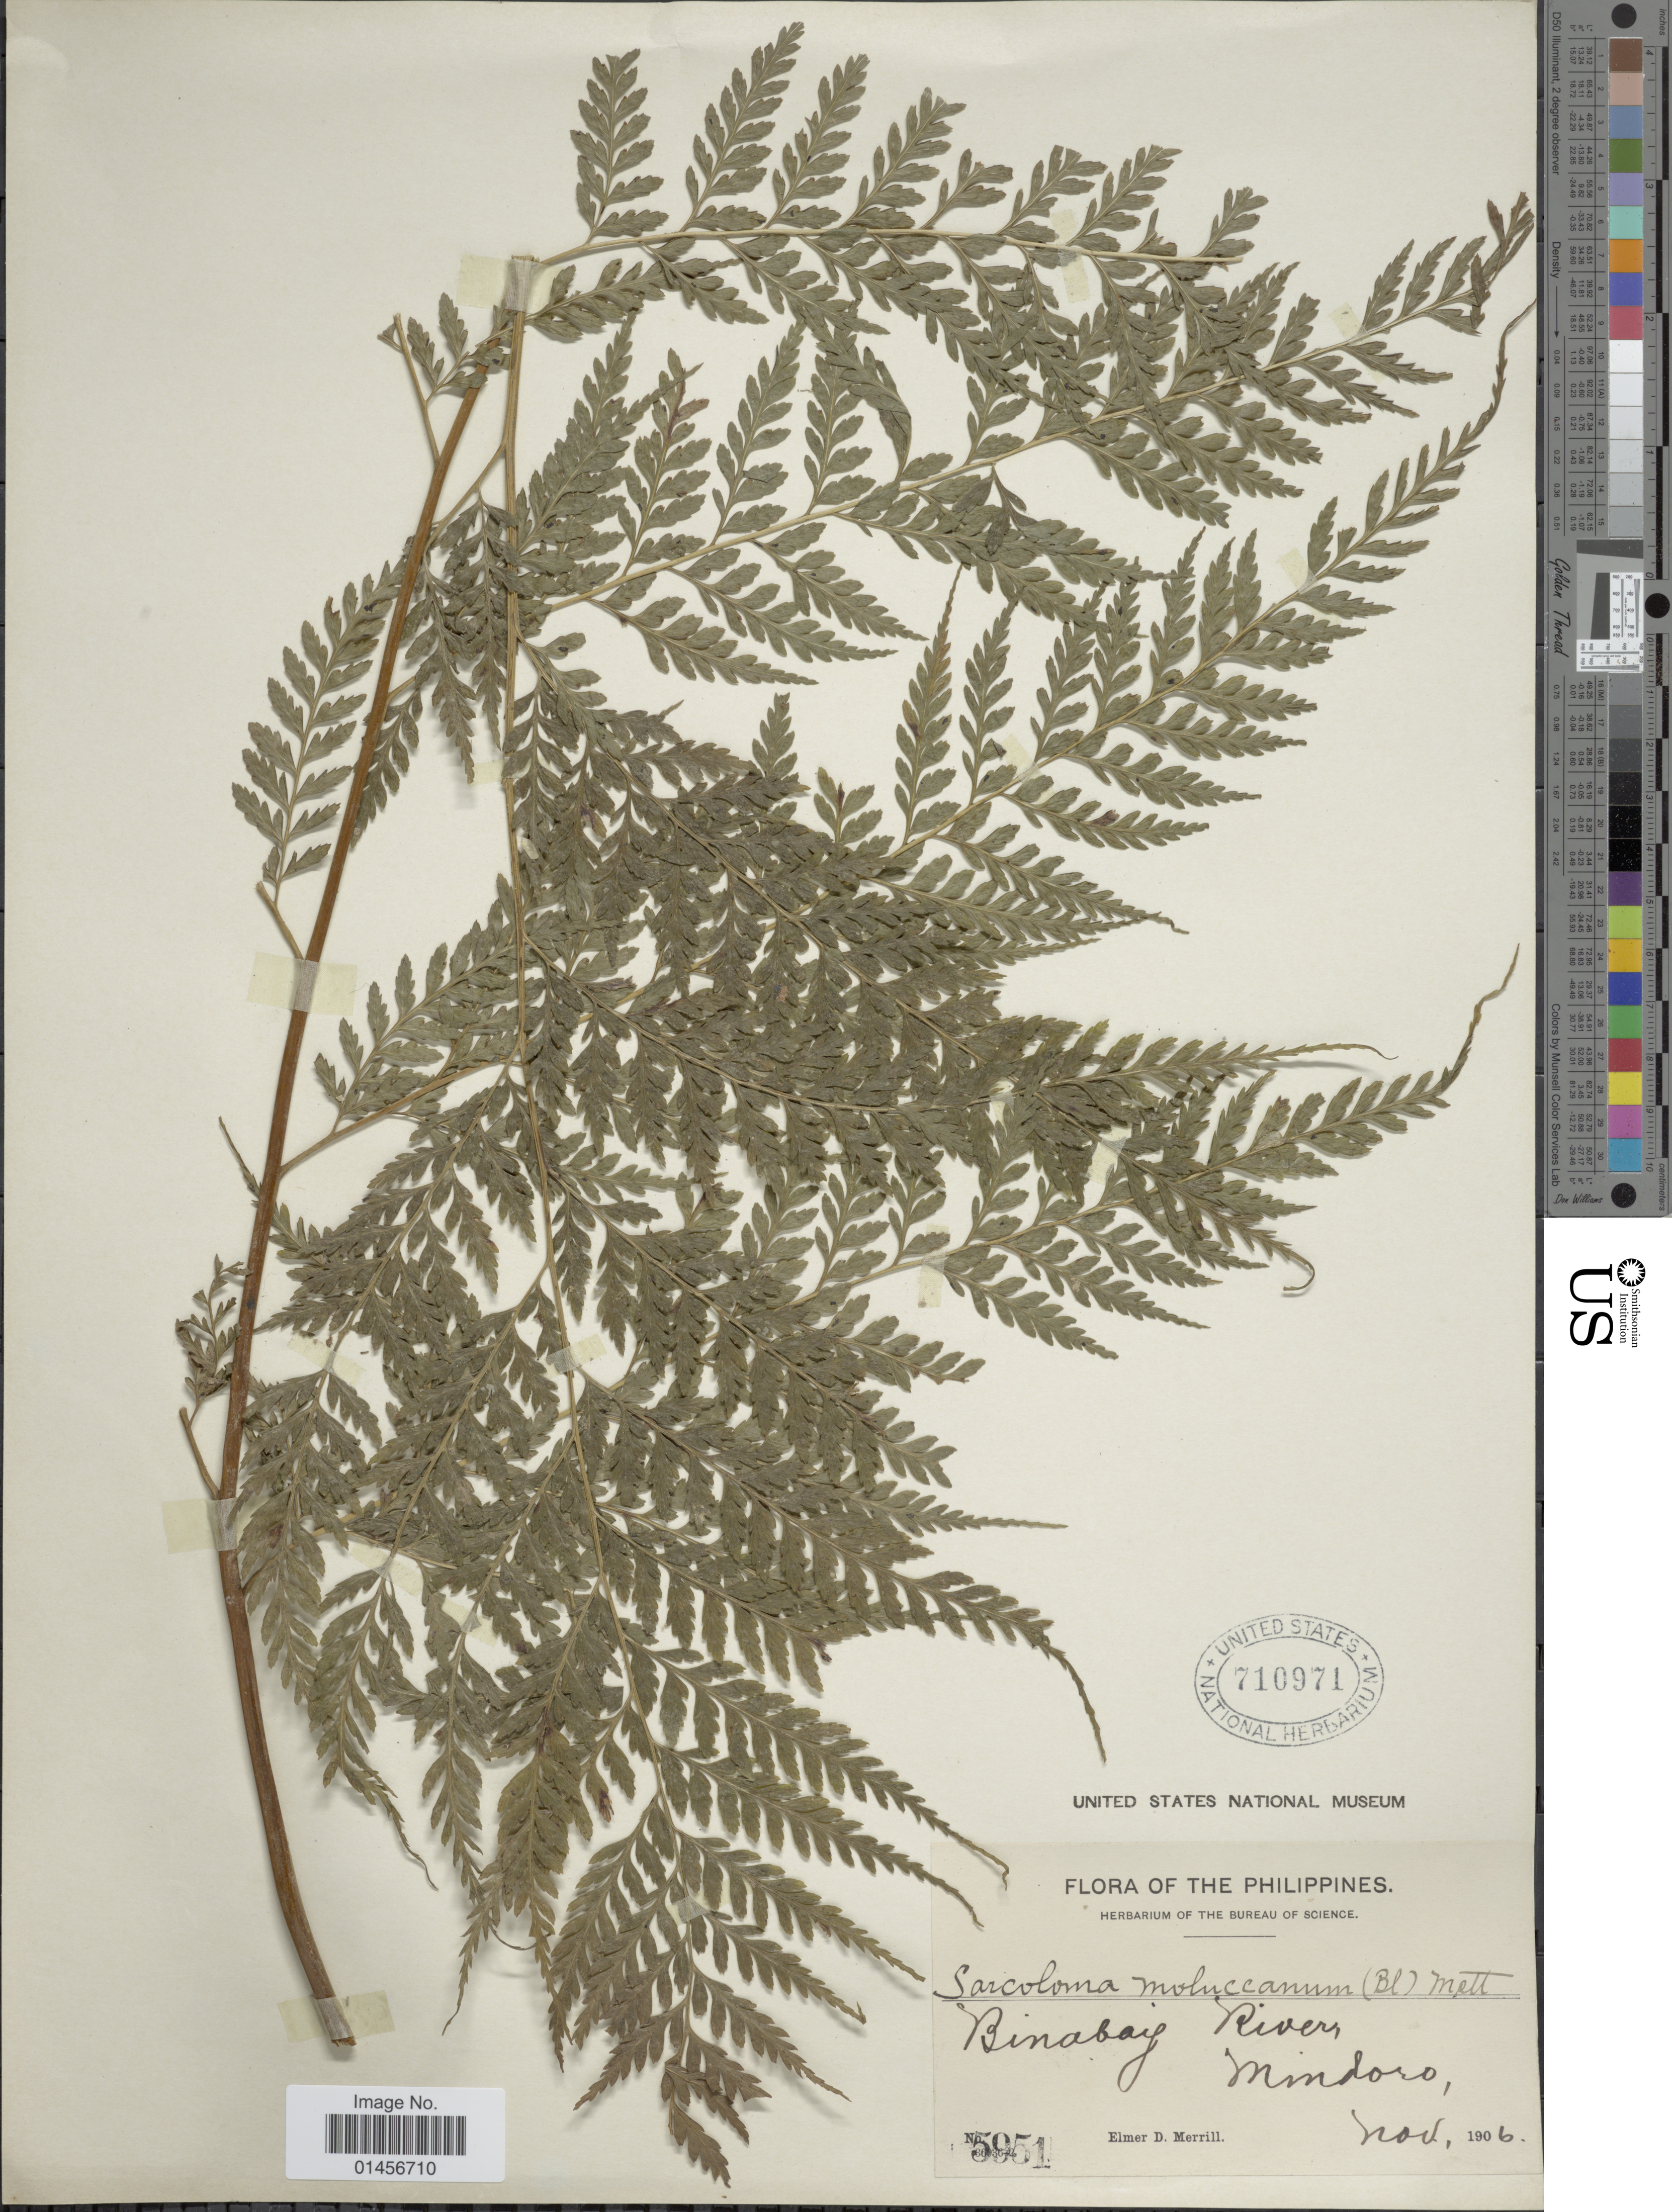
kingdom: Plantae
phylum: Tracheophyta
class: Polypodiopsida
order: Polypodiales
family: Saccolomataceae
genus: Saccoloma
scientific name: Saccoloma tenue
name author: (Brack.) Mett.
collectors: E. D. Merrill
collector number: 5951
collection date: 1906-11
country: Philippines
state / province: Mimaropa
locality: Philippines, Binabay River, Mindoro.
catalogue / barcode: US 710971